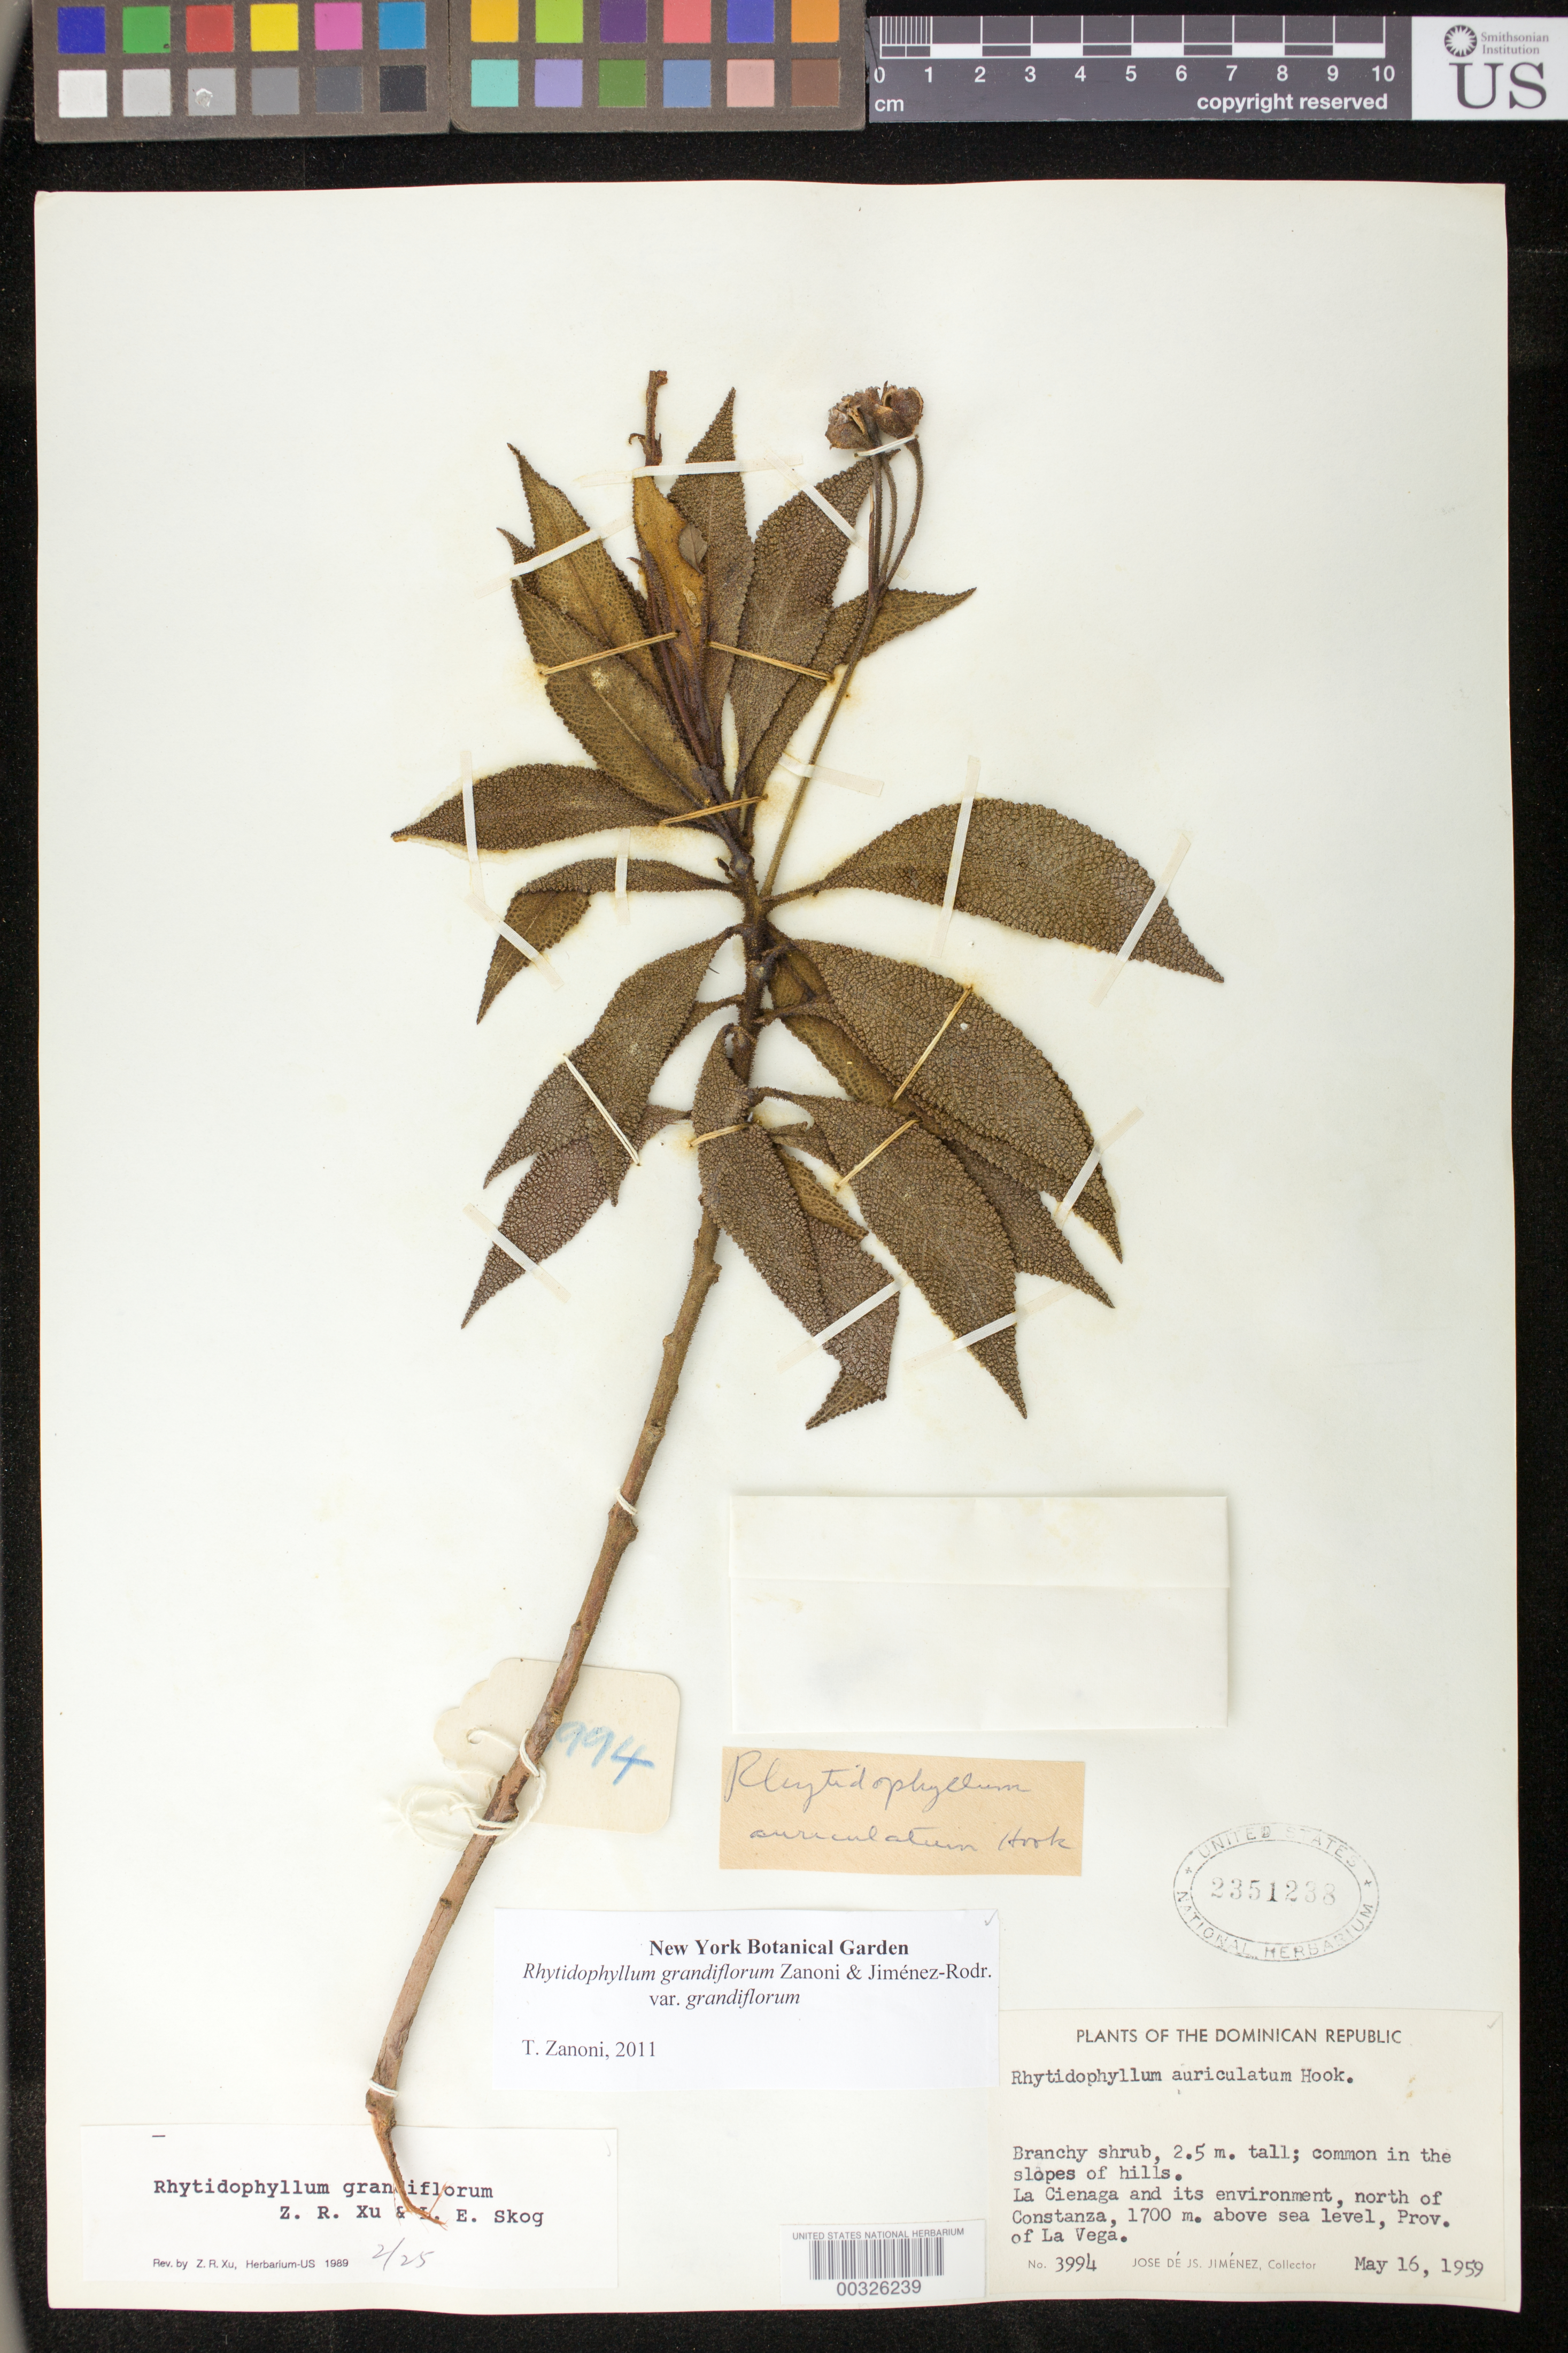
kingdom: Plantae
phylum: Tracheophyta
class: Magnoliopsida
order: Lamiales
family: Gesneriaceae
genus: Rhytidophyllum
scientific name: Rhytidophyllum grandiflorum var. grandiflorum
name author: Z.R. Xu & L.E. Skog ex Zanoni & Jiménez Rodr.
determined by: Zanoni, T. A., (NY), New York Botanical Garden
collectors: J. J. Jiménez Almonte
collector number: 3994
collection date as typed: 16 May 1959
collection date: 1959-05-16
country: Dominican Republic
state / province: La Vega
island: Hispaniola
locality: La Cienaga and its environment, N of Constanza [another sheet: Ciénaga de la Culata]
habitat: Common in the slopes of hills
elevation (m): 1700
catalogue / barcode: US 2351238